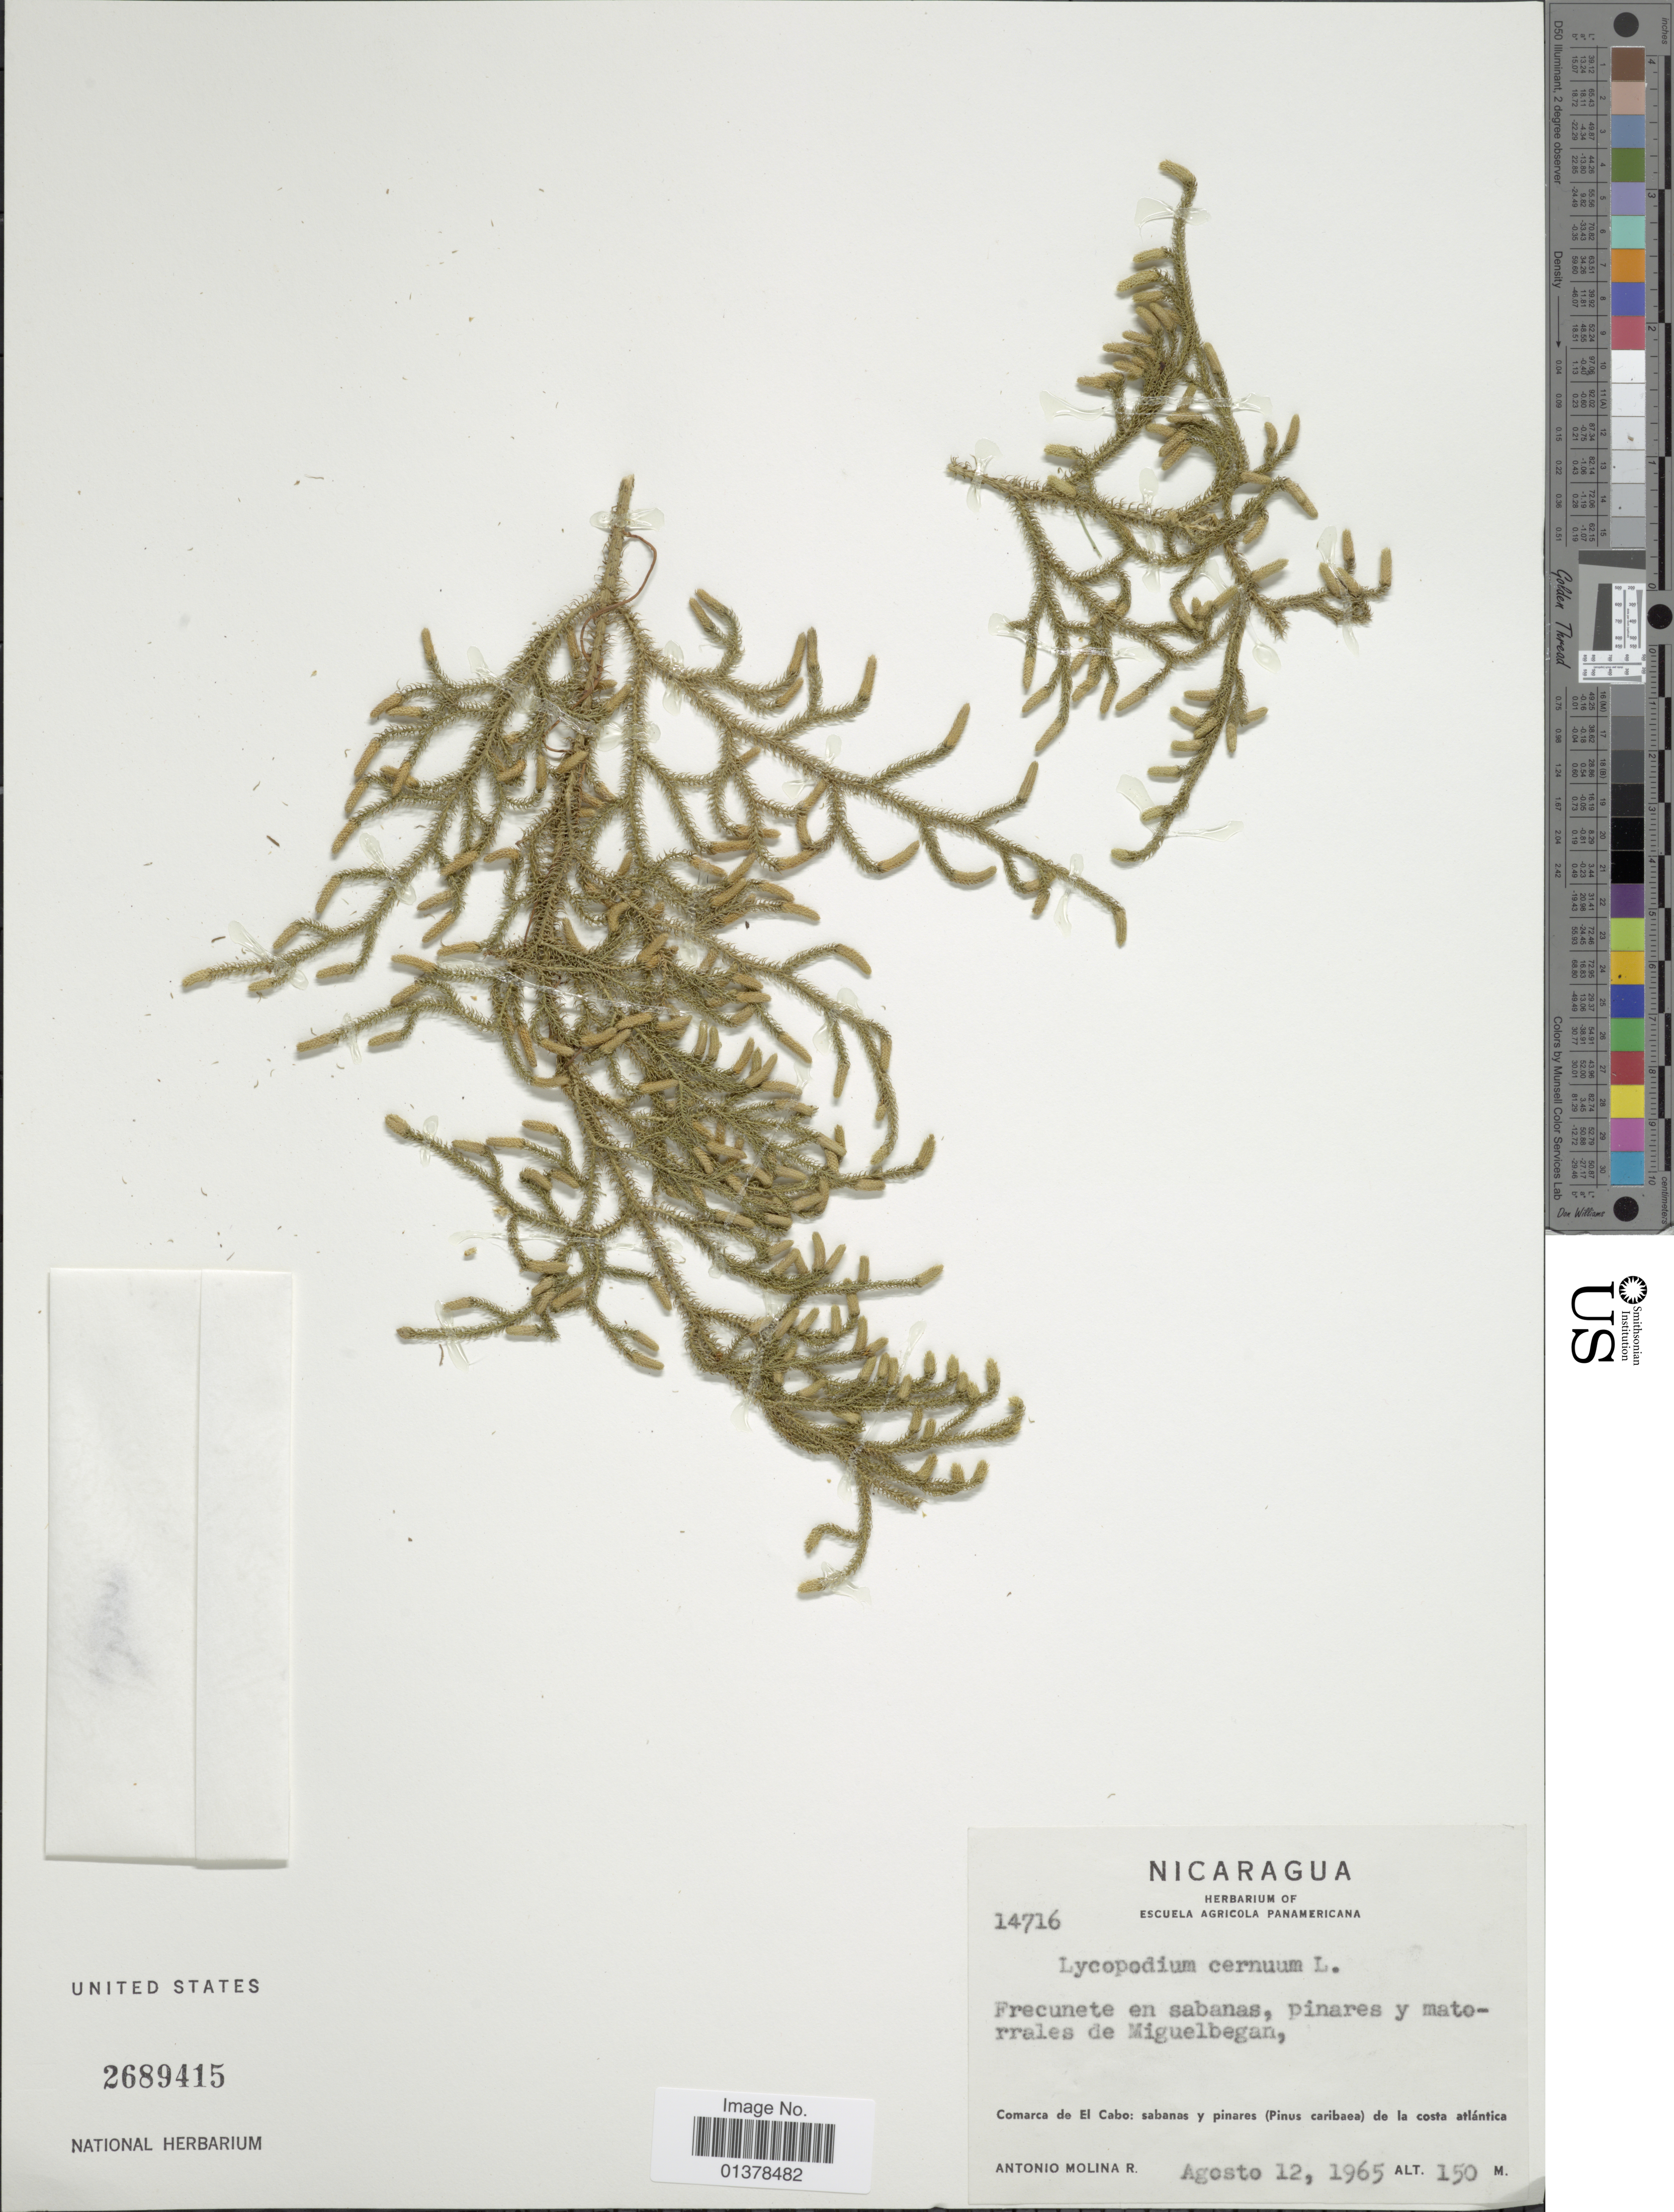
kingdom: Plantae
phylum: Tracheophyta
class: Lycopodiopsida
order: Lycopodiales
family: Lycopodiaceae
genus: Palhinhaea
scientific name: Palhinhaea cernua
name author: (L.) Vasc. & Franco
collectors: A. Molina R.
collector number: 14716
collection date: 1965-08-12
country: Nicaragua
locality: Comarca de El Cabo: sabanas y pinares(pinus caribaea) de la costa atlantica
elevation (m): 150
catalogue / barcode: US 2689415